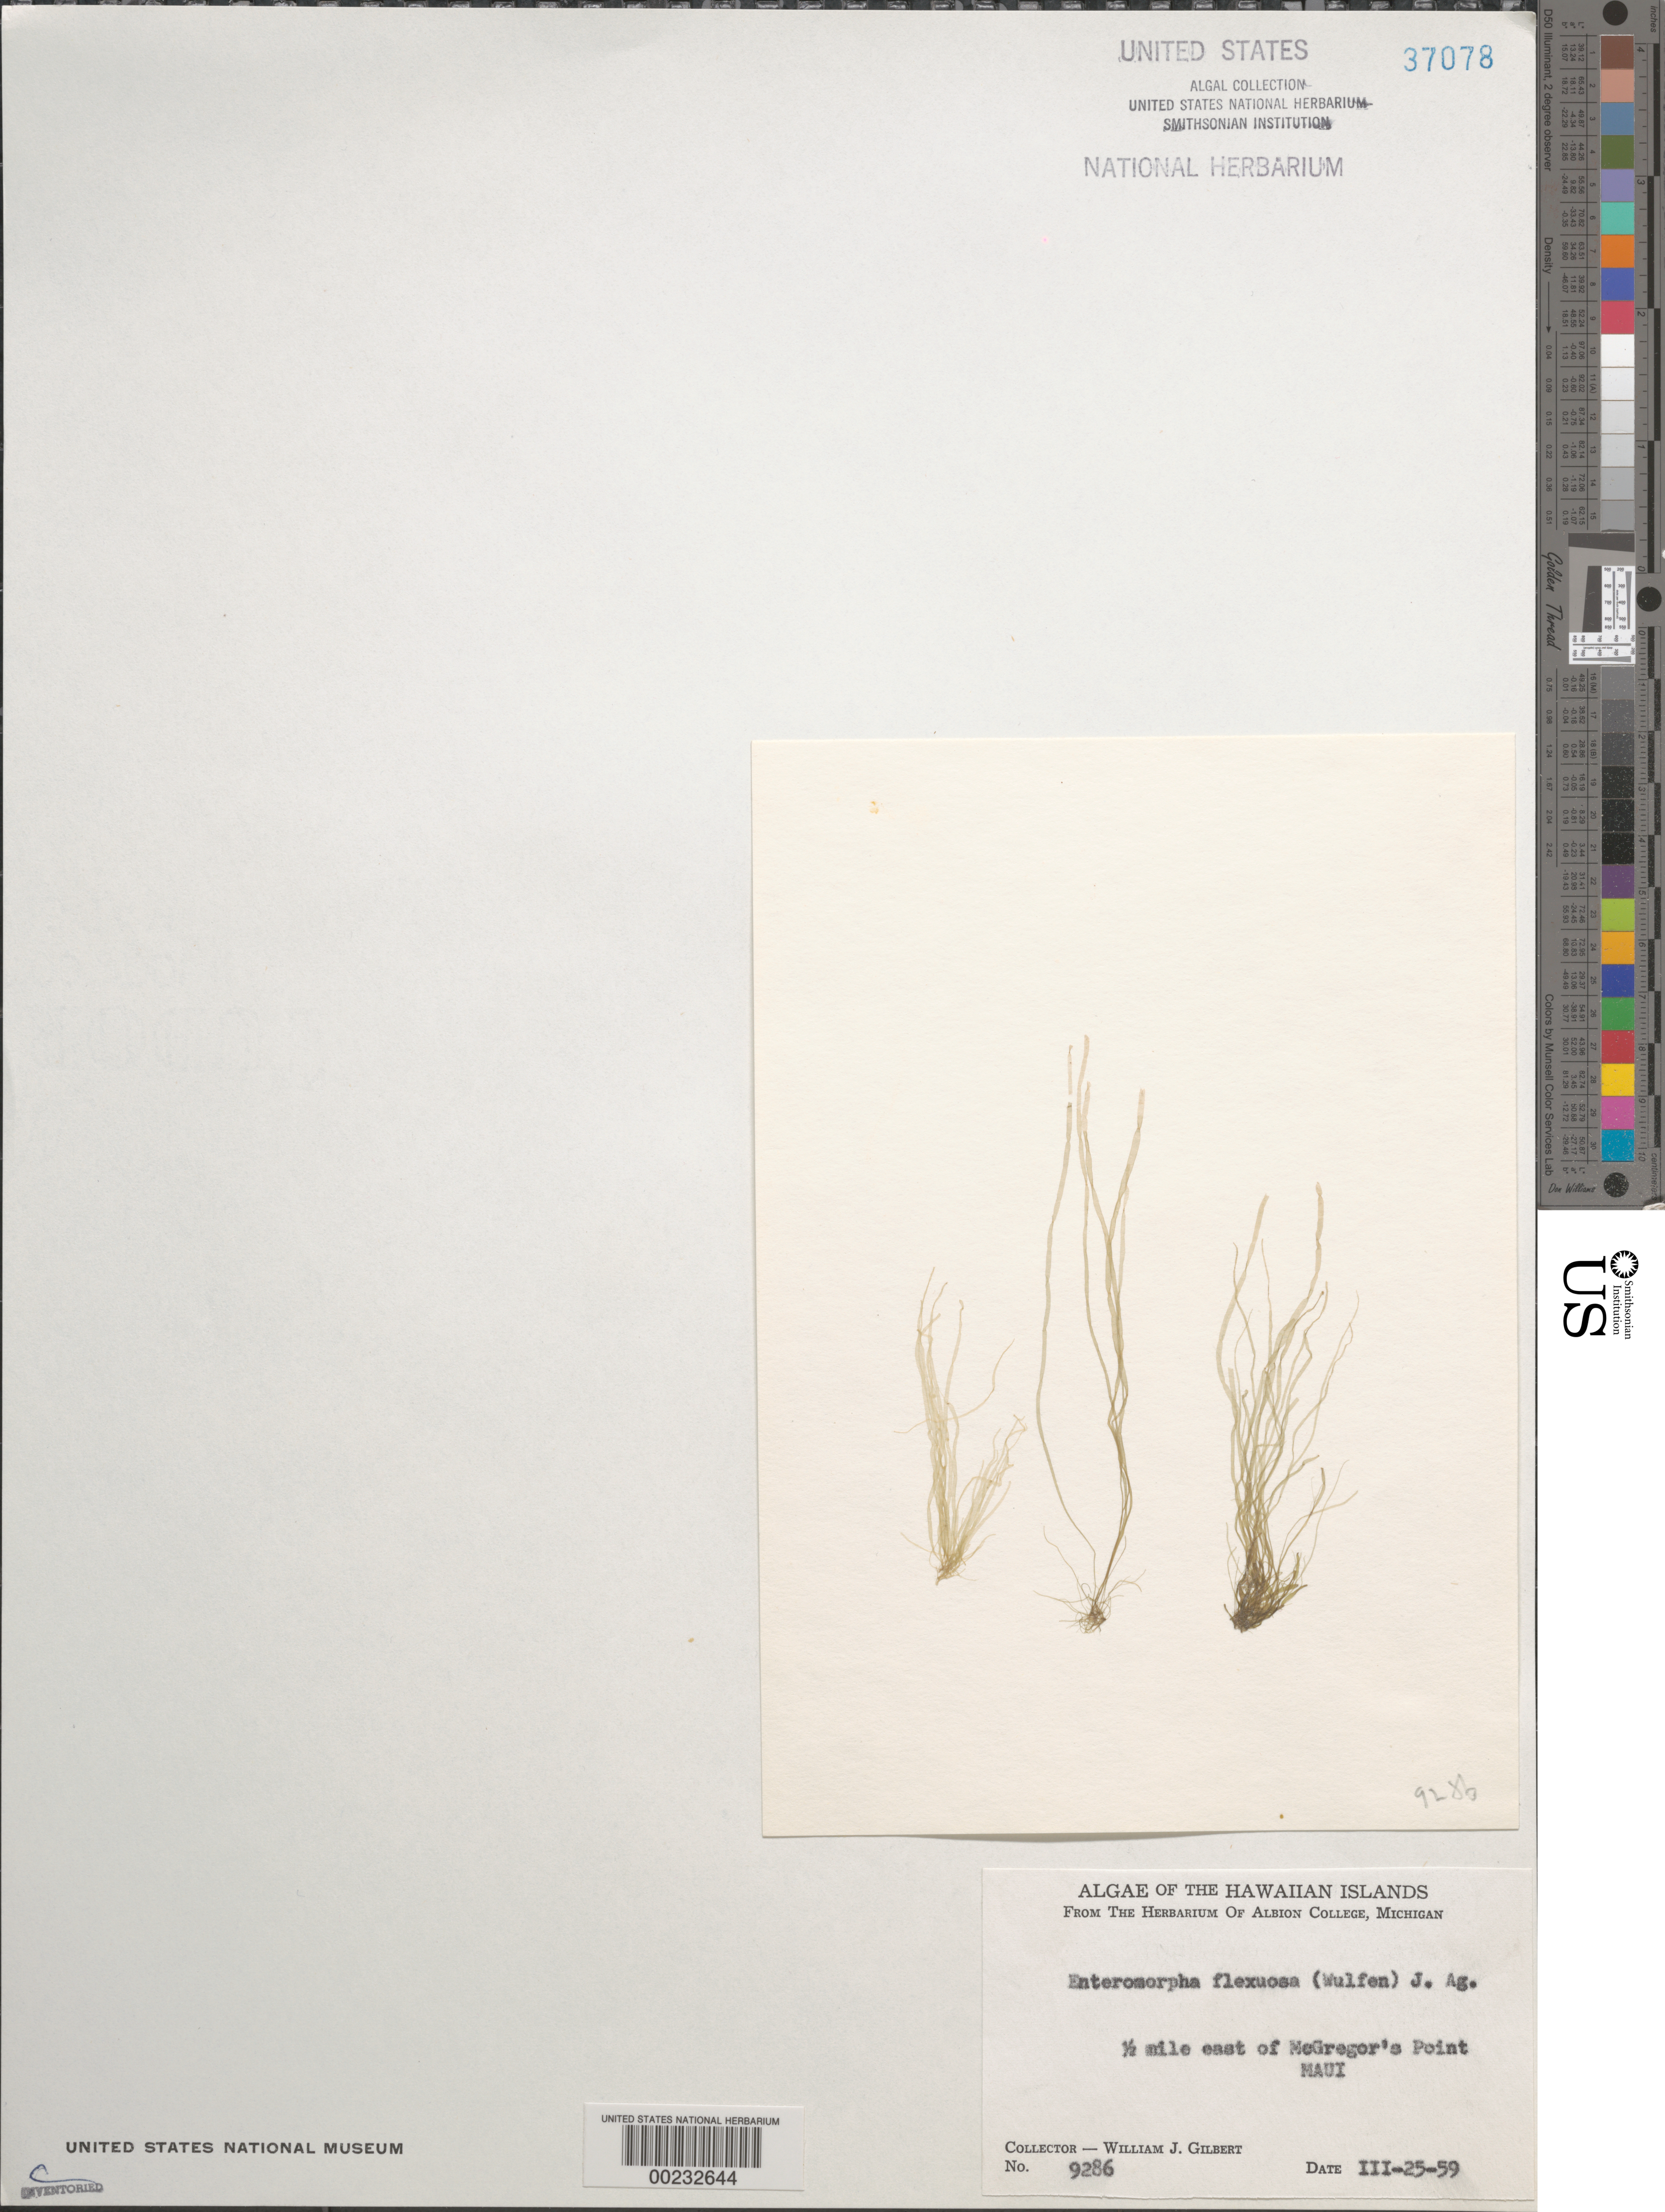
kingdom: Plantae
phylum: Chlorophyta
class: Ulvophyceae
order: Ulvales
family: Ulvaceae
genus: Ulva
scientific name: Ulva flexuosa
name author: Wulfen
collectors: W. J. Gilbert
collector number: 9286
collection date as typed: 25 Mar 1959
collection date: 1959-03-25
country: United States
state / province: Hawaii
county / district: Maui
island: Maui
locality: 0.5 mile east of McGregor's Point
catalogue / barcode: US 37078